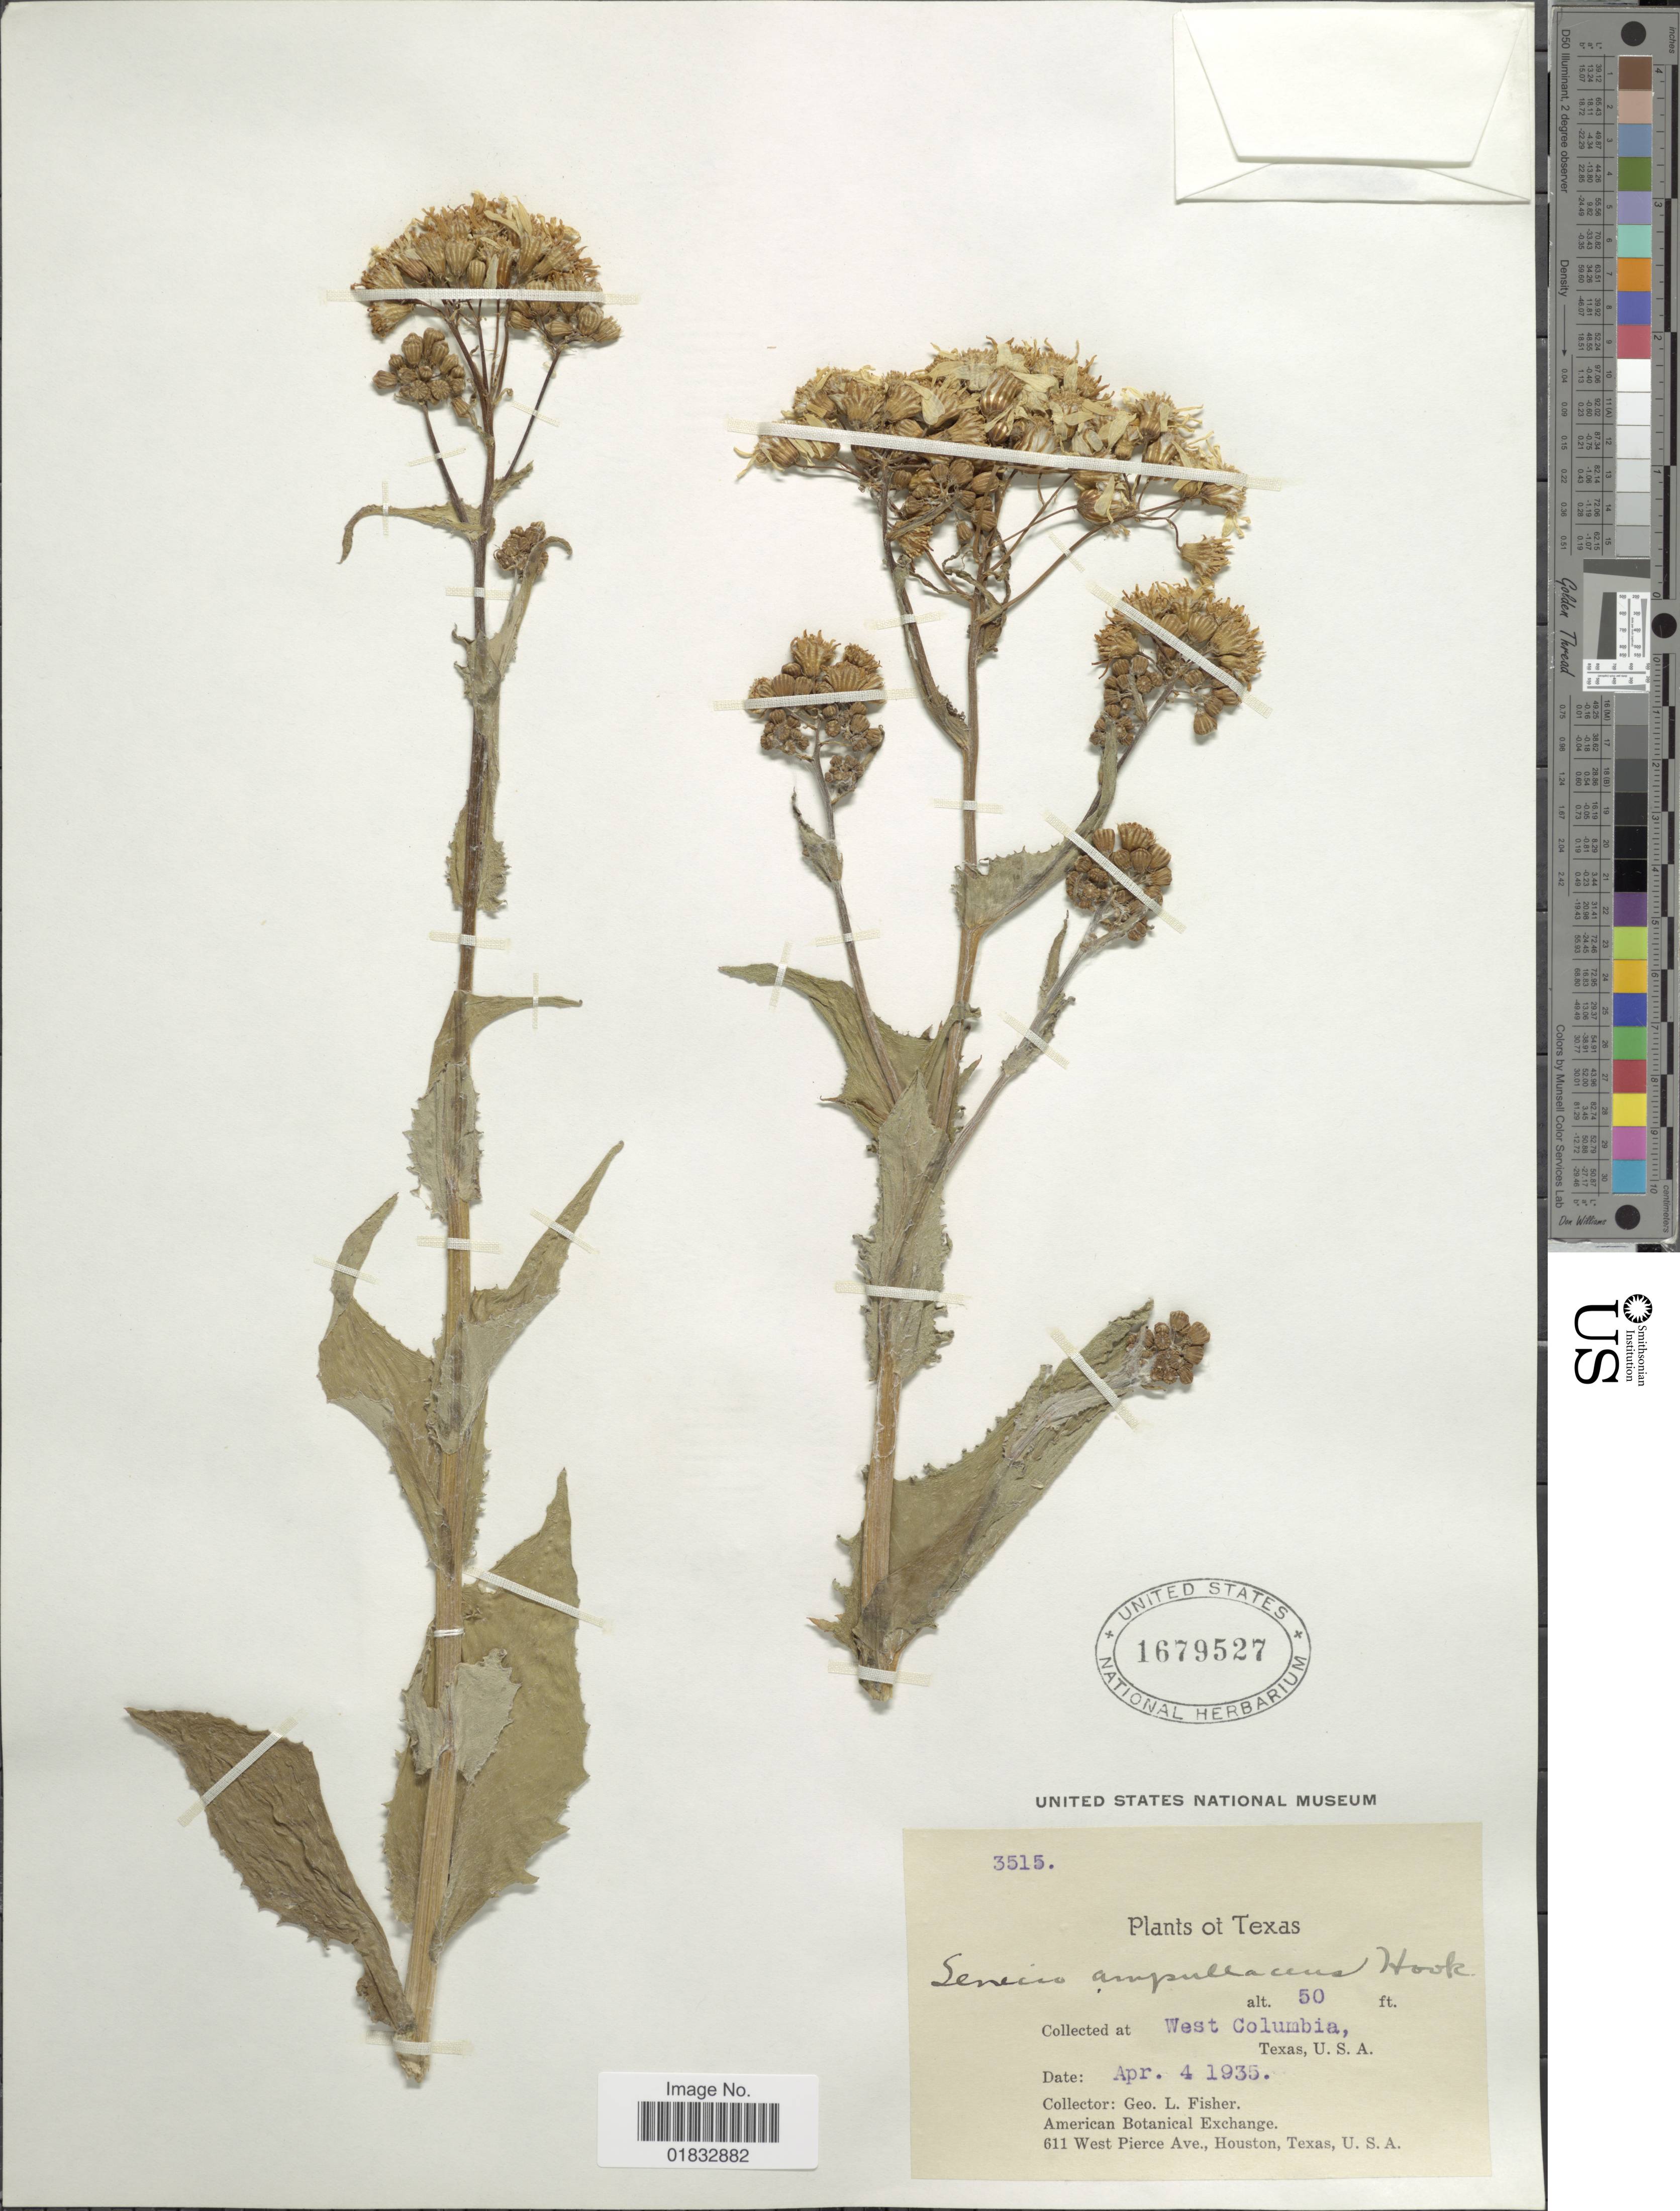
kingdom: Plantae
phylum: Tracheophyta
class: Magnoliopsida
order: Asterales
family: Asteraceae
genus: Senecio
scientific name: Senecio ampullaceus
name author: Hook.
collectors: G. L. Fisher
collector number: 3515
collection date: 1935-04-04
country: United States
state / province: Texas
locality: West Columbia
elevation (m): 15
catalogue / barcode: US 1679527